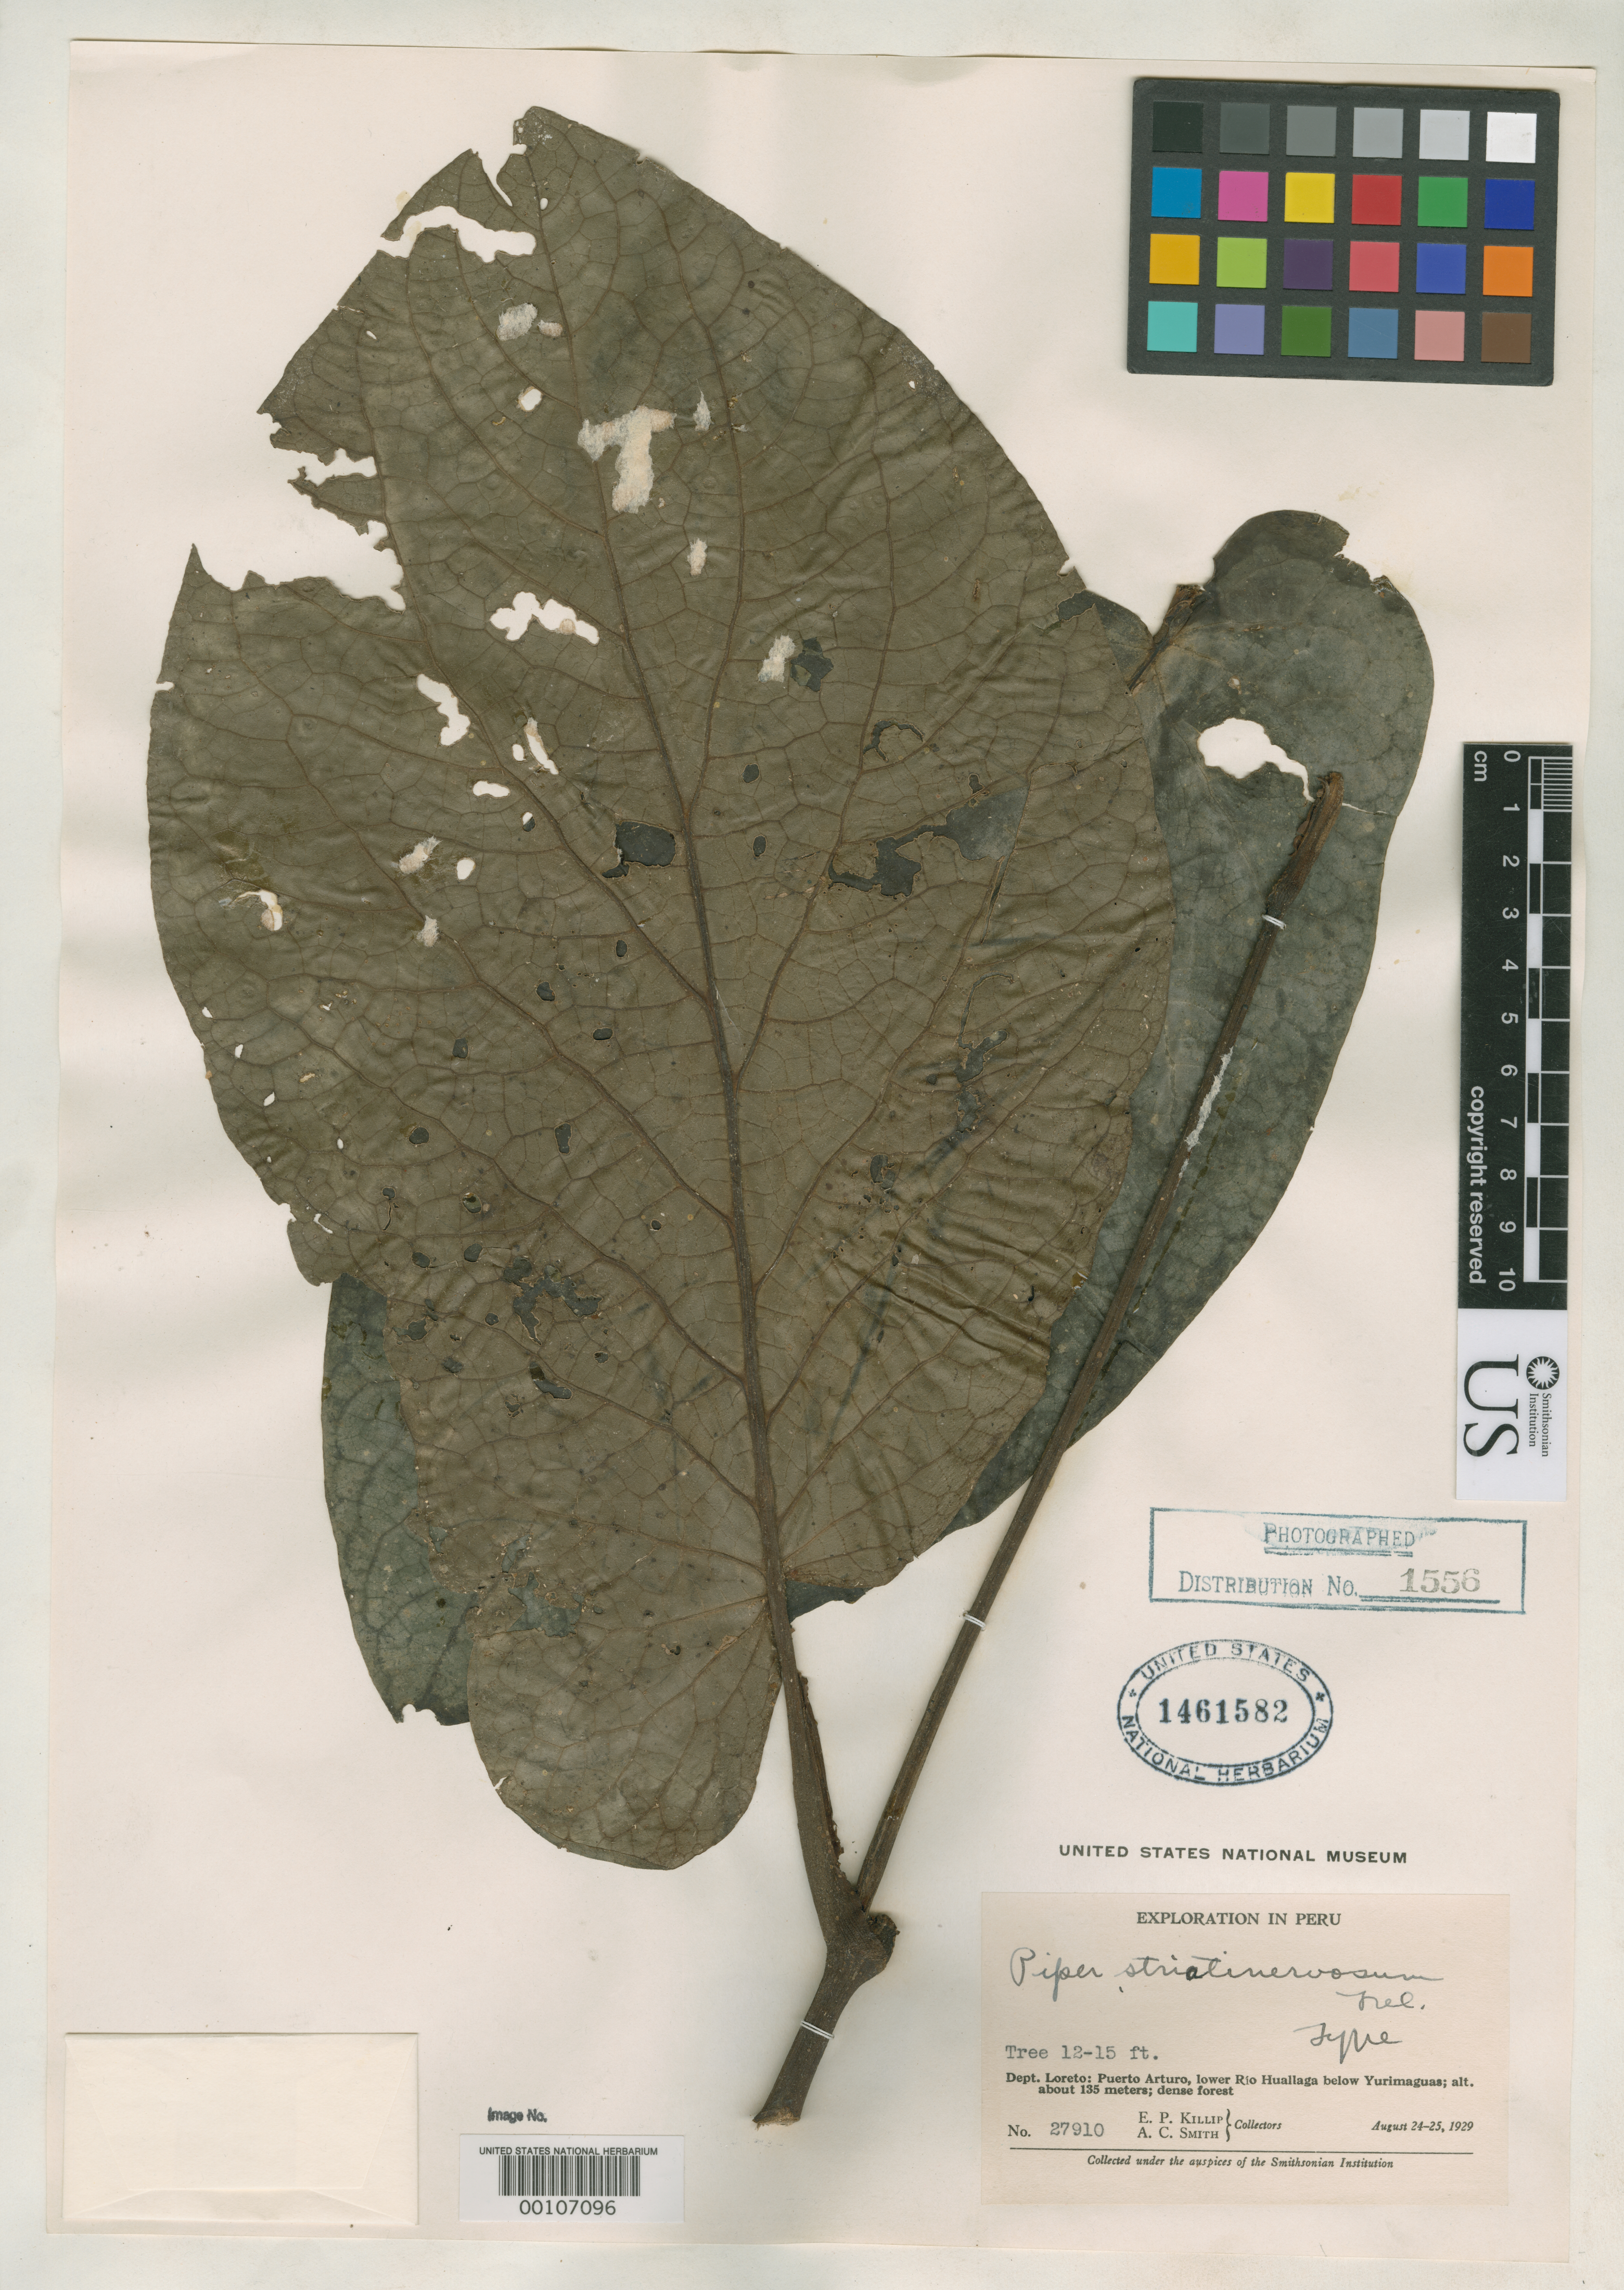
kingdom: Plantae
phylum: Tracheophyta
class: Magnoliopsida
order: Piperales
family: Piperaceae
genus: Piper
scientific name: Piper striatinervosum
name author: Trel. in J.F. Macbr.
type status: Holotype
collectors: E. P. Killip & A. C. Smith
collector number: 27910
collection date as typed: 24 Aug 1929 to 25 Aug 1929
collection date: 1929-08-24/1929-08-25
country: Peru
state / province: Loreto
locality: Puerto Arturo, below Yurimaguas.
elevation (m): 135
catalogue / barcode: US 1461582